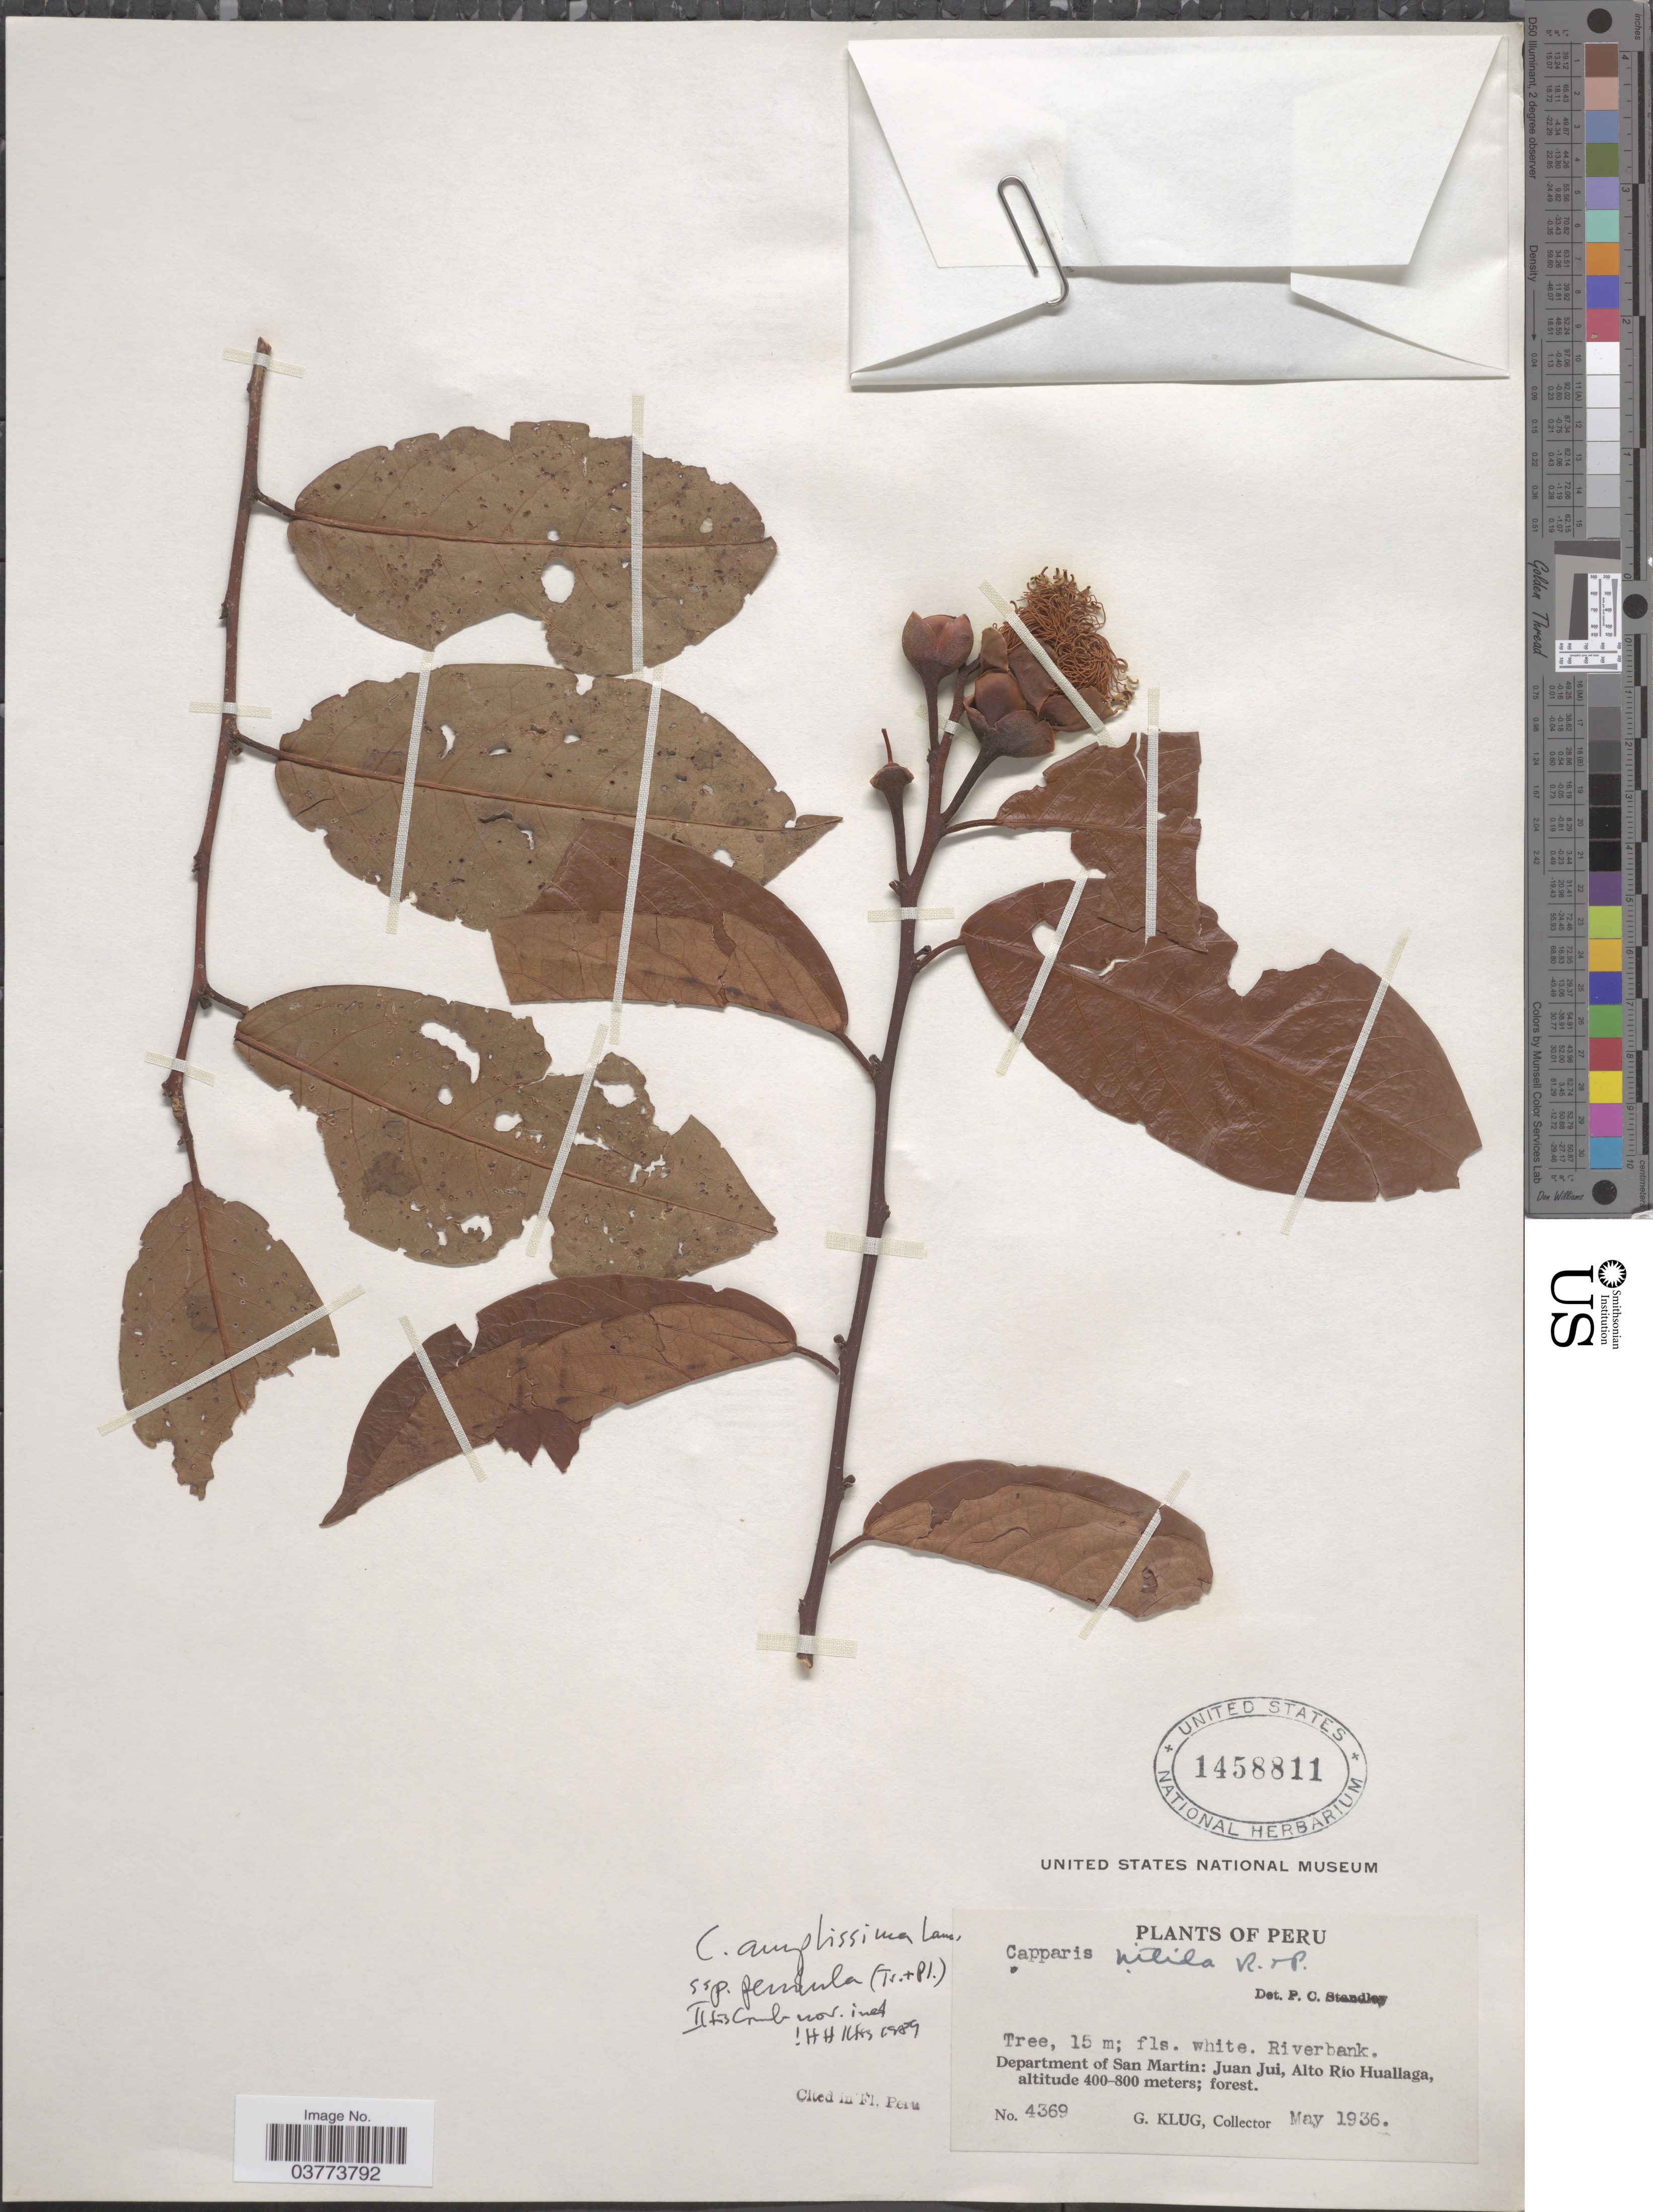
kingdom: Plantae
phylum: Tracheophyta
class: Magnoliopsida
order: Brassicales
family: Capparaceae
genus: Cynophalla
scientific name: Cynophalla amplissima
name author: (Lam.) Iltis & Cornejo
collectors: G. Klug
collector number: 4369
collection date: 1936-05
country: Peru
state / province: San Martín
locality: Department of San Martin: Juan Jui, Alto Río Huallaga.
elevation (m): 400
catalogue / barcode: US 1458811